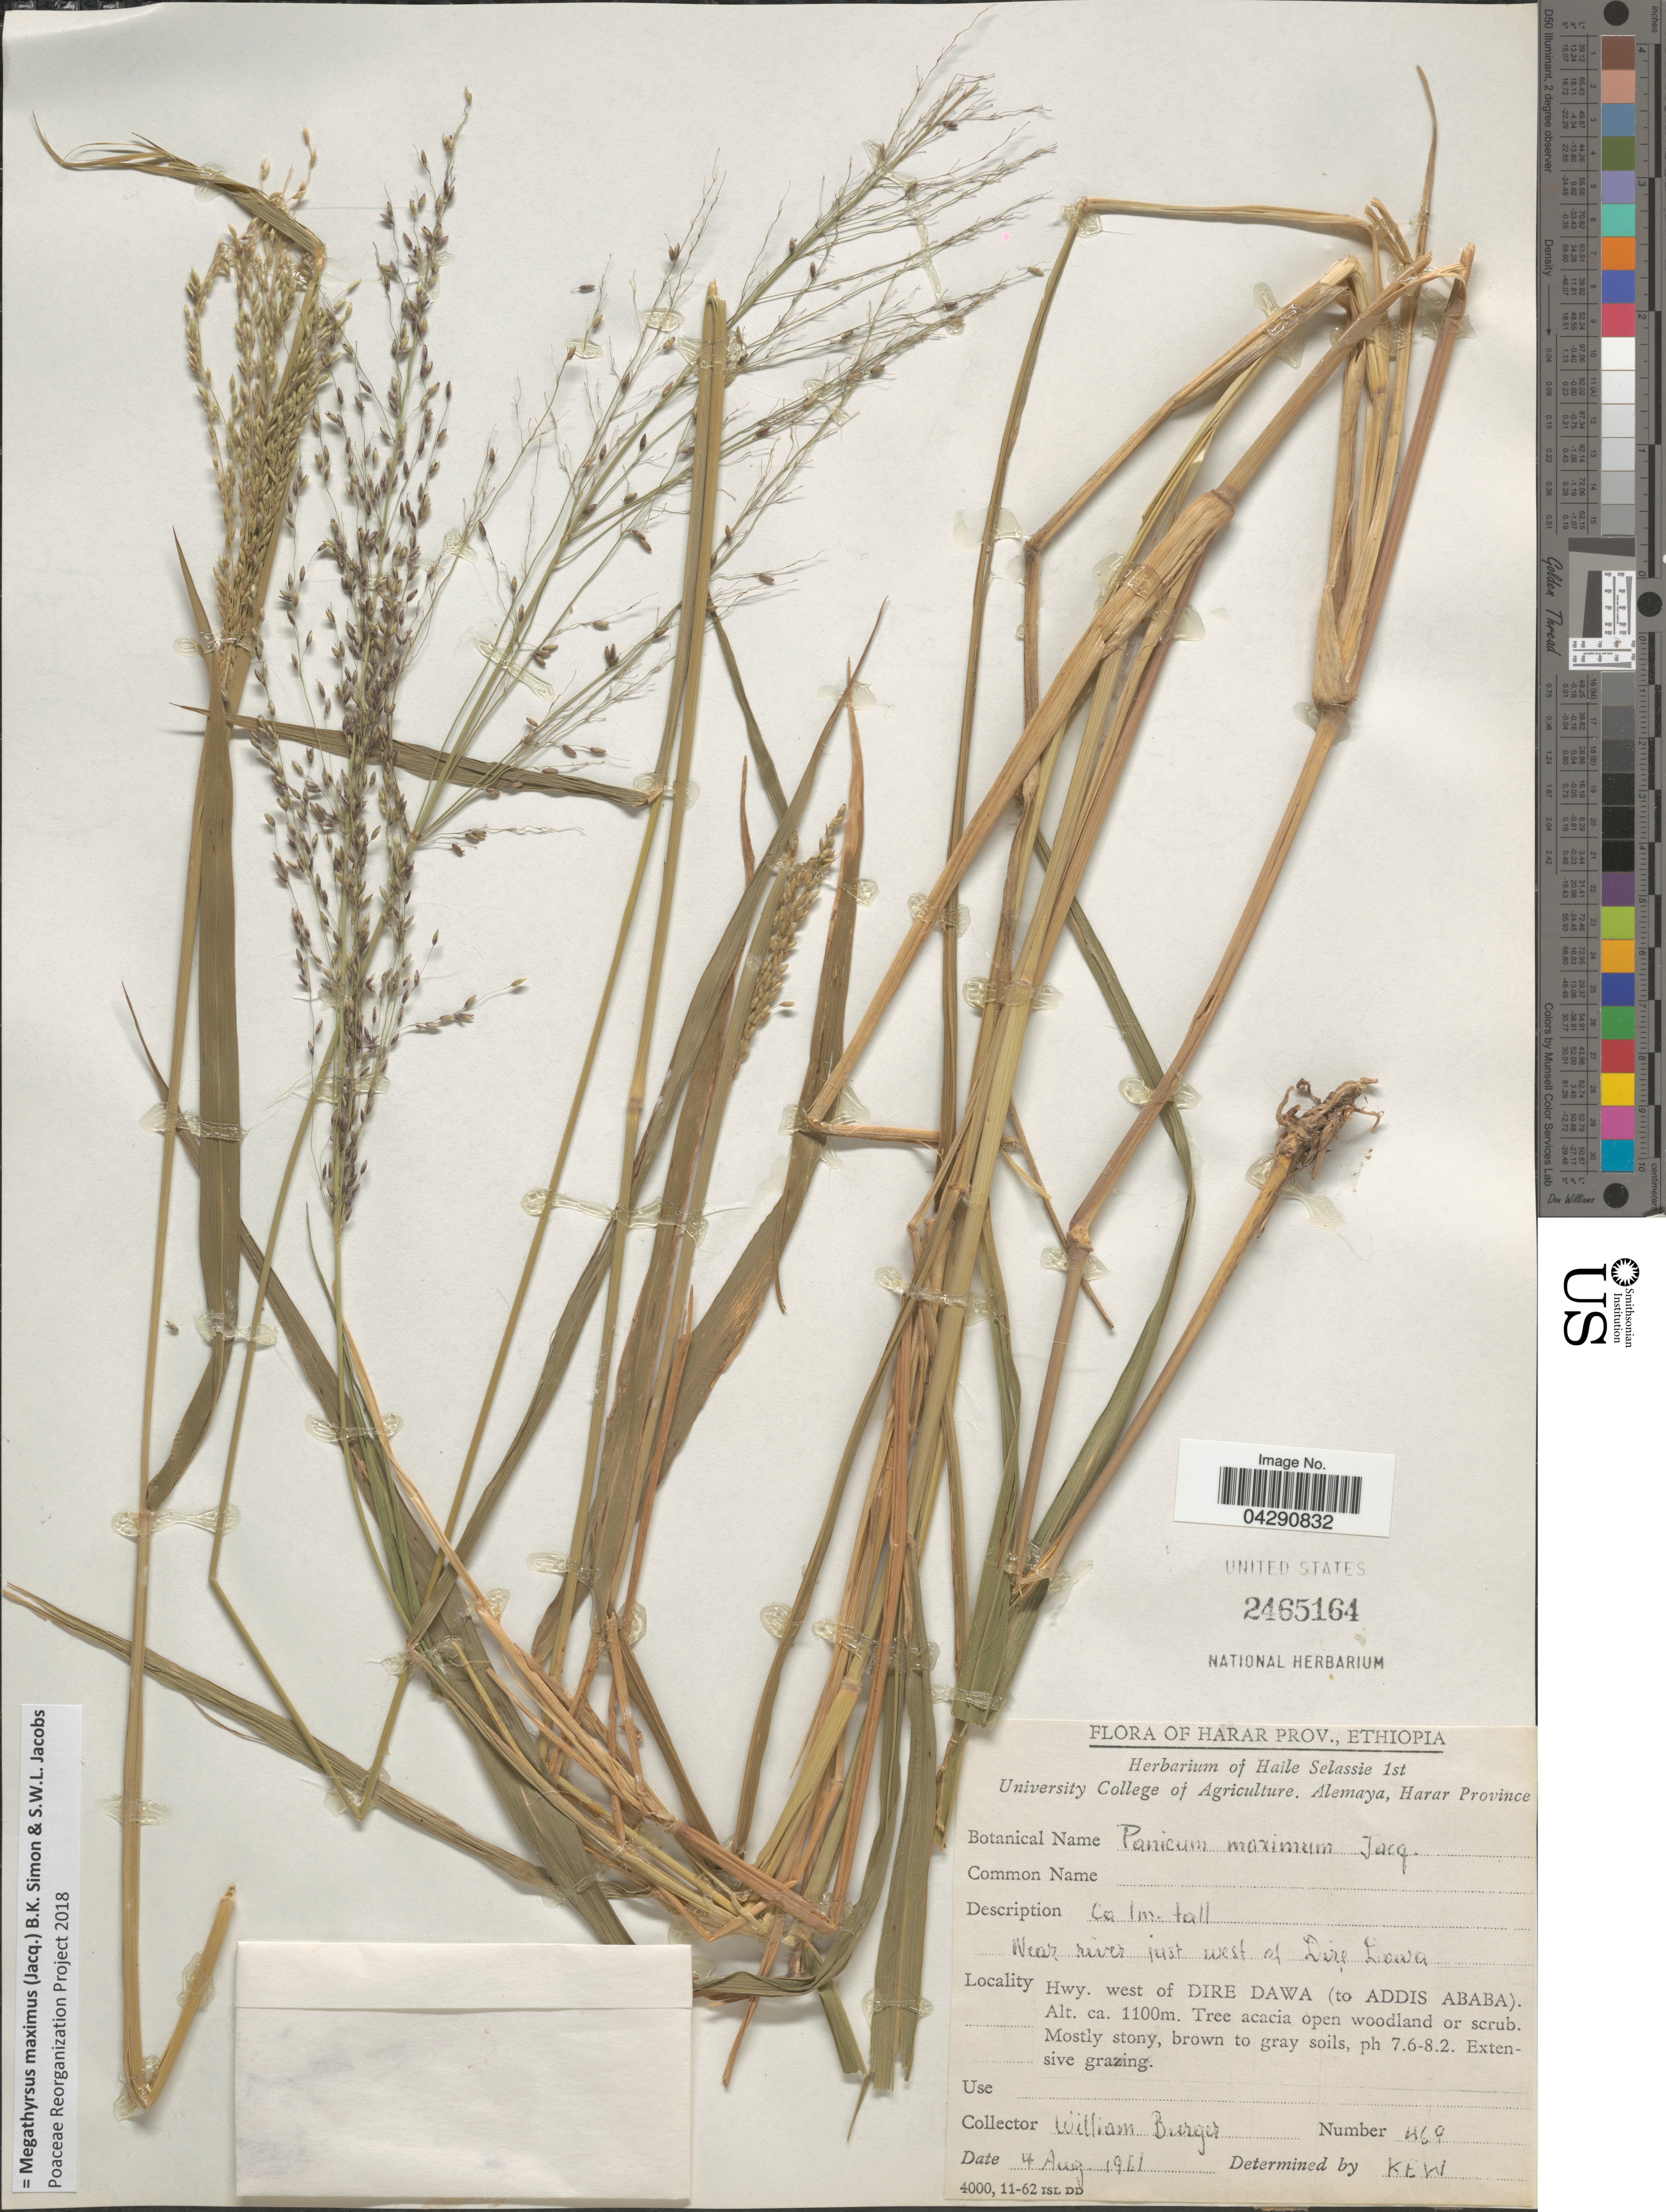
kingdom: Plantae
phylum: Tracheophyta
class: Liliopsida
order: Poales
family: Poaceae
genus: Megathyrsus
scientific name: Megathyrsus maximus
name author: (Jacq.) B.K. Simon & S.W.L. Jacobs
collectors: W. Burger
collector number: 469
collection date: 1961-08-04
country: Ethiopia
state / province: Dire Dawa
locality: Harar Prov. Near river just west of Dire Dawa. Hwy. west of Dire Dawa (to Addis Ababa).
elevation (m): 1100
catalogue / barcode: US 2465164